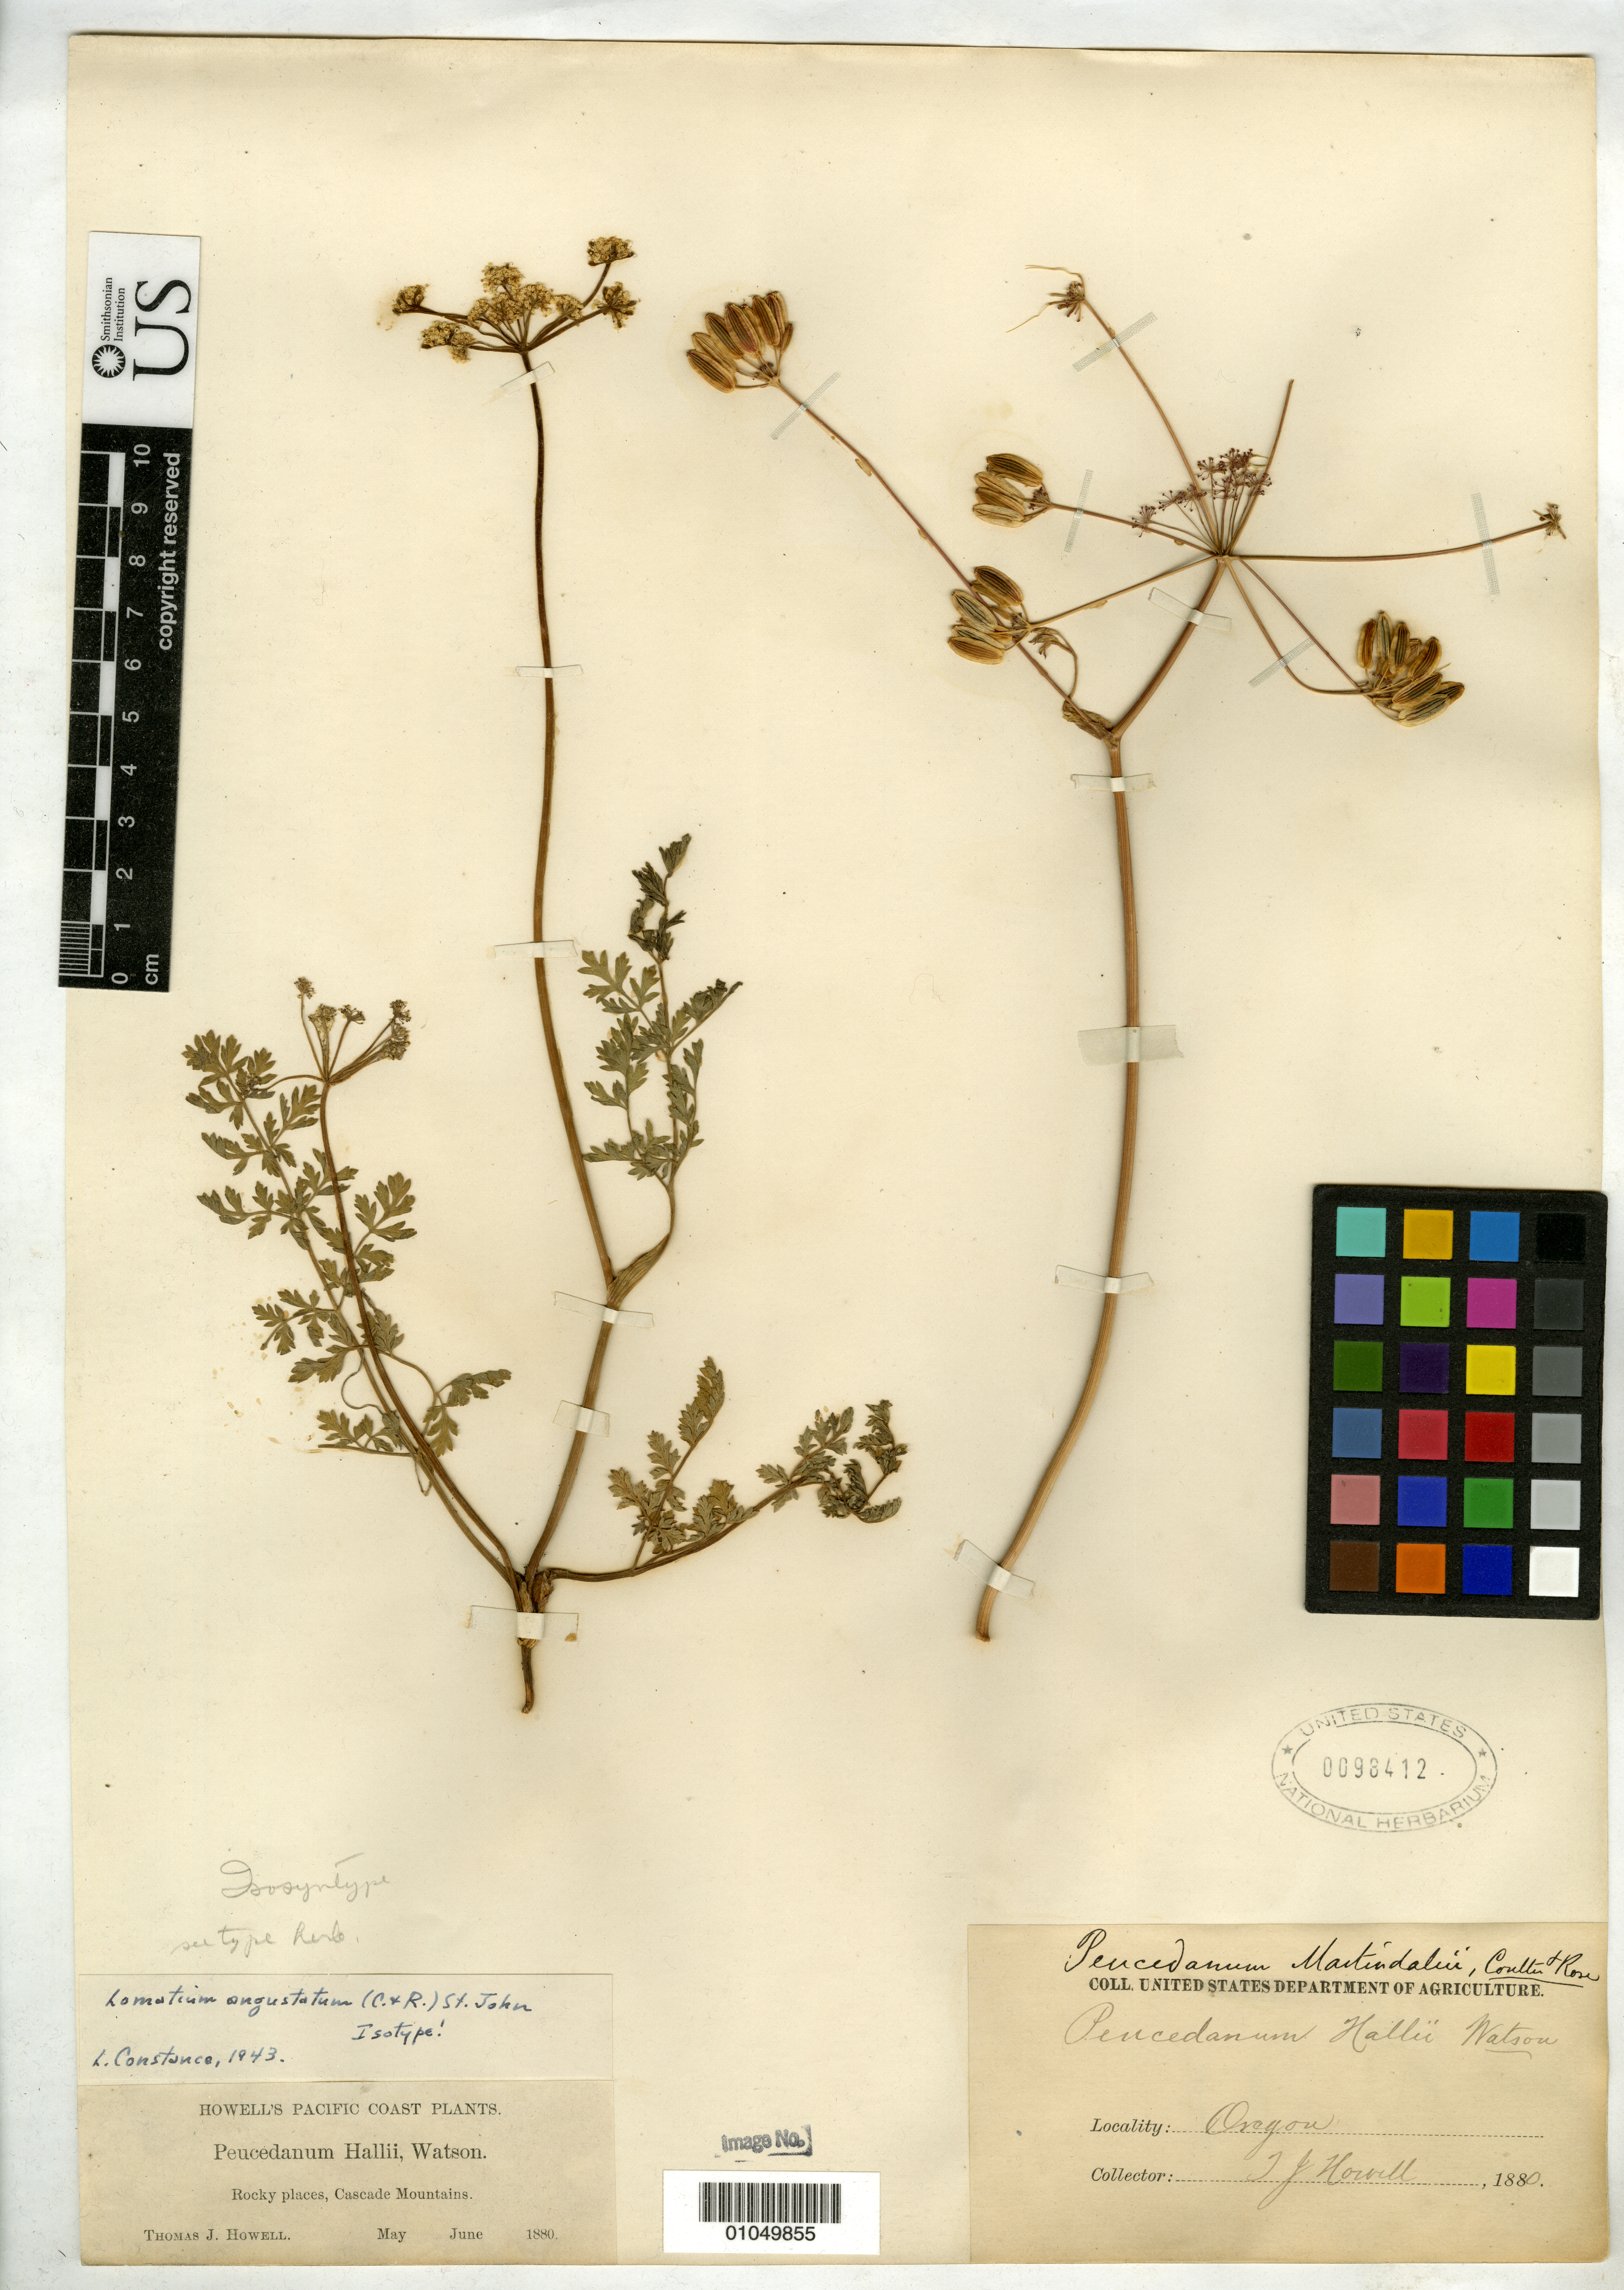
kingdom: Plantae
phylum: Tracheophyta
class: Magnoliopsida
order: Apiales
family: Apiaceae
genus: Peucedanum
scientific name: Peucedanum martindalei var. angustatum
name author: J.M. Coult. & Rose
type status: Type Collection; Syntype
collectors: T. J. Howell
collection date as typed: May 1880 and -- Jun 1880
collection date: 1880-05,1880-06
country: United States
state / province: Oregon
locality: Rocky places, Cascade Mountains.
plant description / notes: Unclear whether this collection is a type of Peucedanum martindalei Coulter & Rose, P. martindalei var. angustatum Coulter & Rose, or both. Type citations for both names seem to refer to same collection.; Also a type of Peucedanum martindalei Coulter & Rose?; Unclear whether this collection is a type of Peucedanum martindalei Coulter & Rose, P. martindalei var. angustatum Coulter & Rose, or both. Type citations for both names seem to refer to same collection.; Also a type of Peucedanum martindalei var. angustatum Coulter & Rose?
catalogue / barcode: US 98412